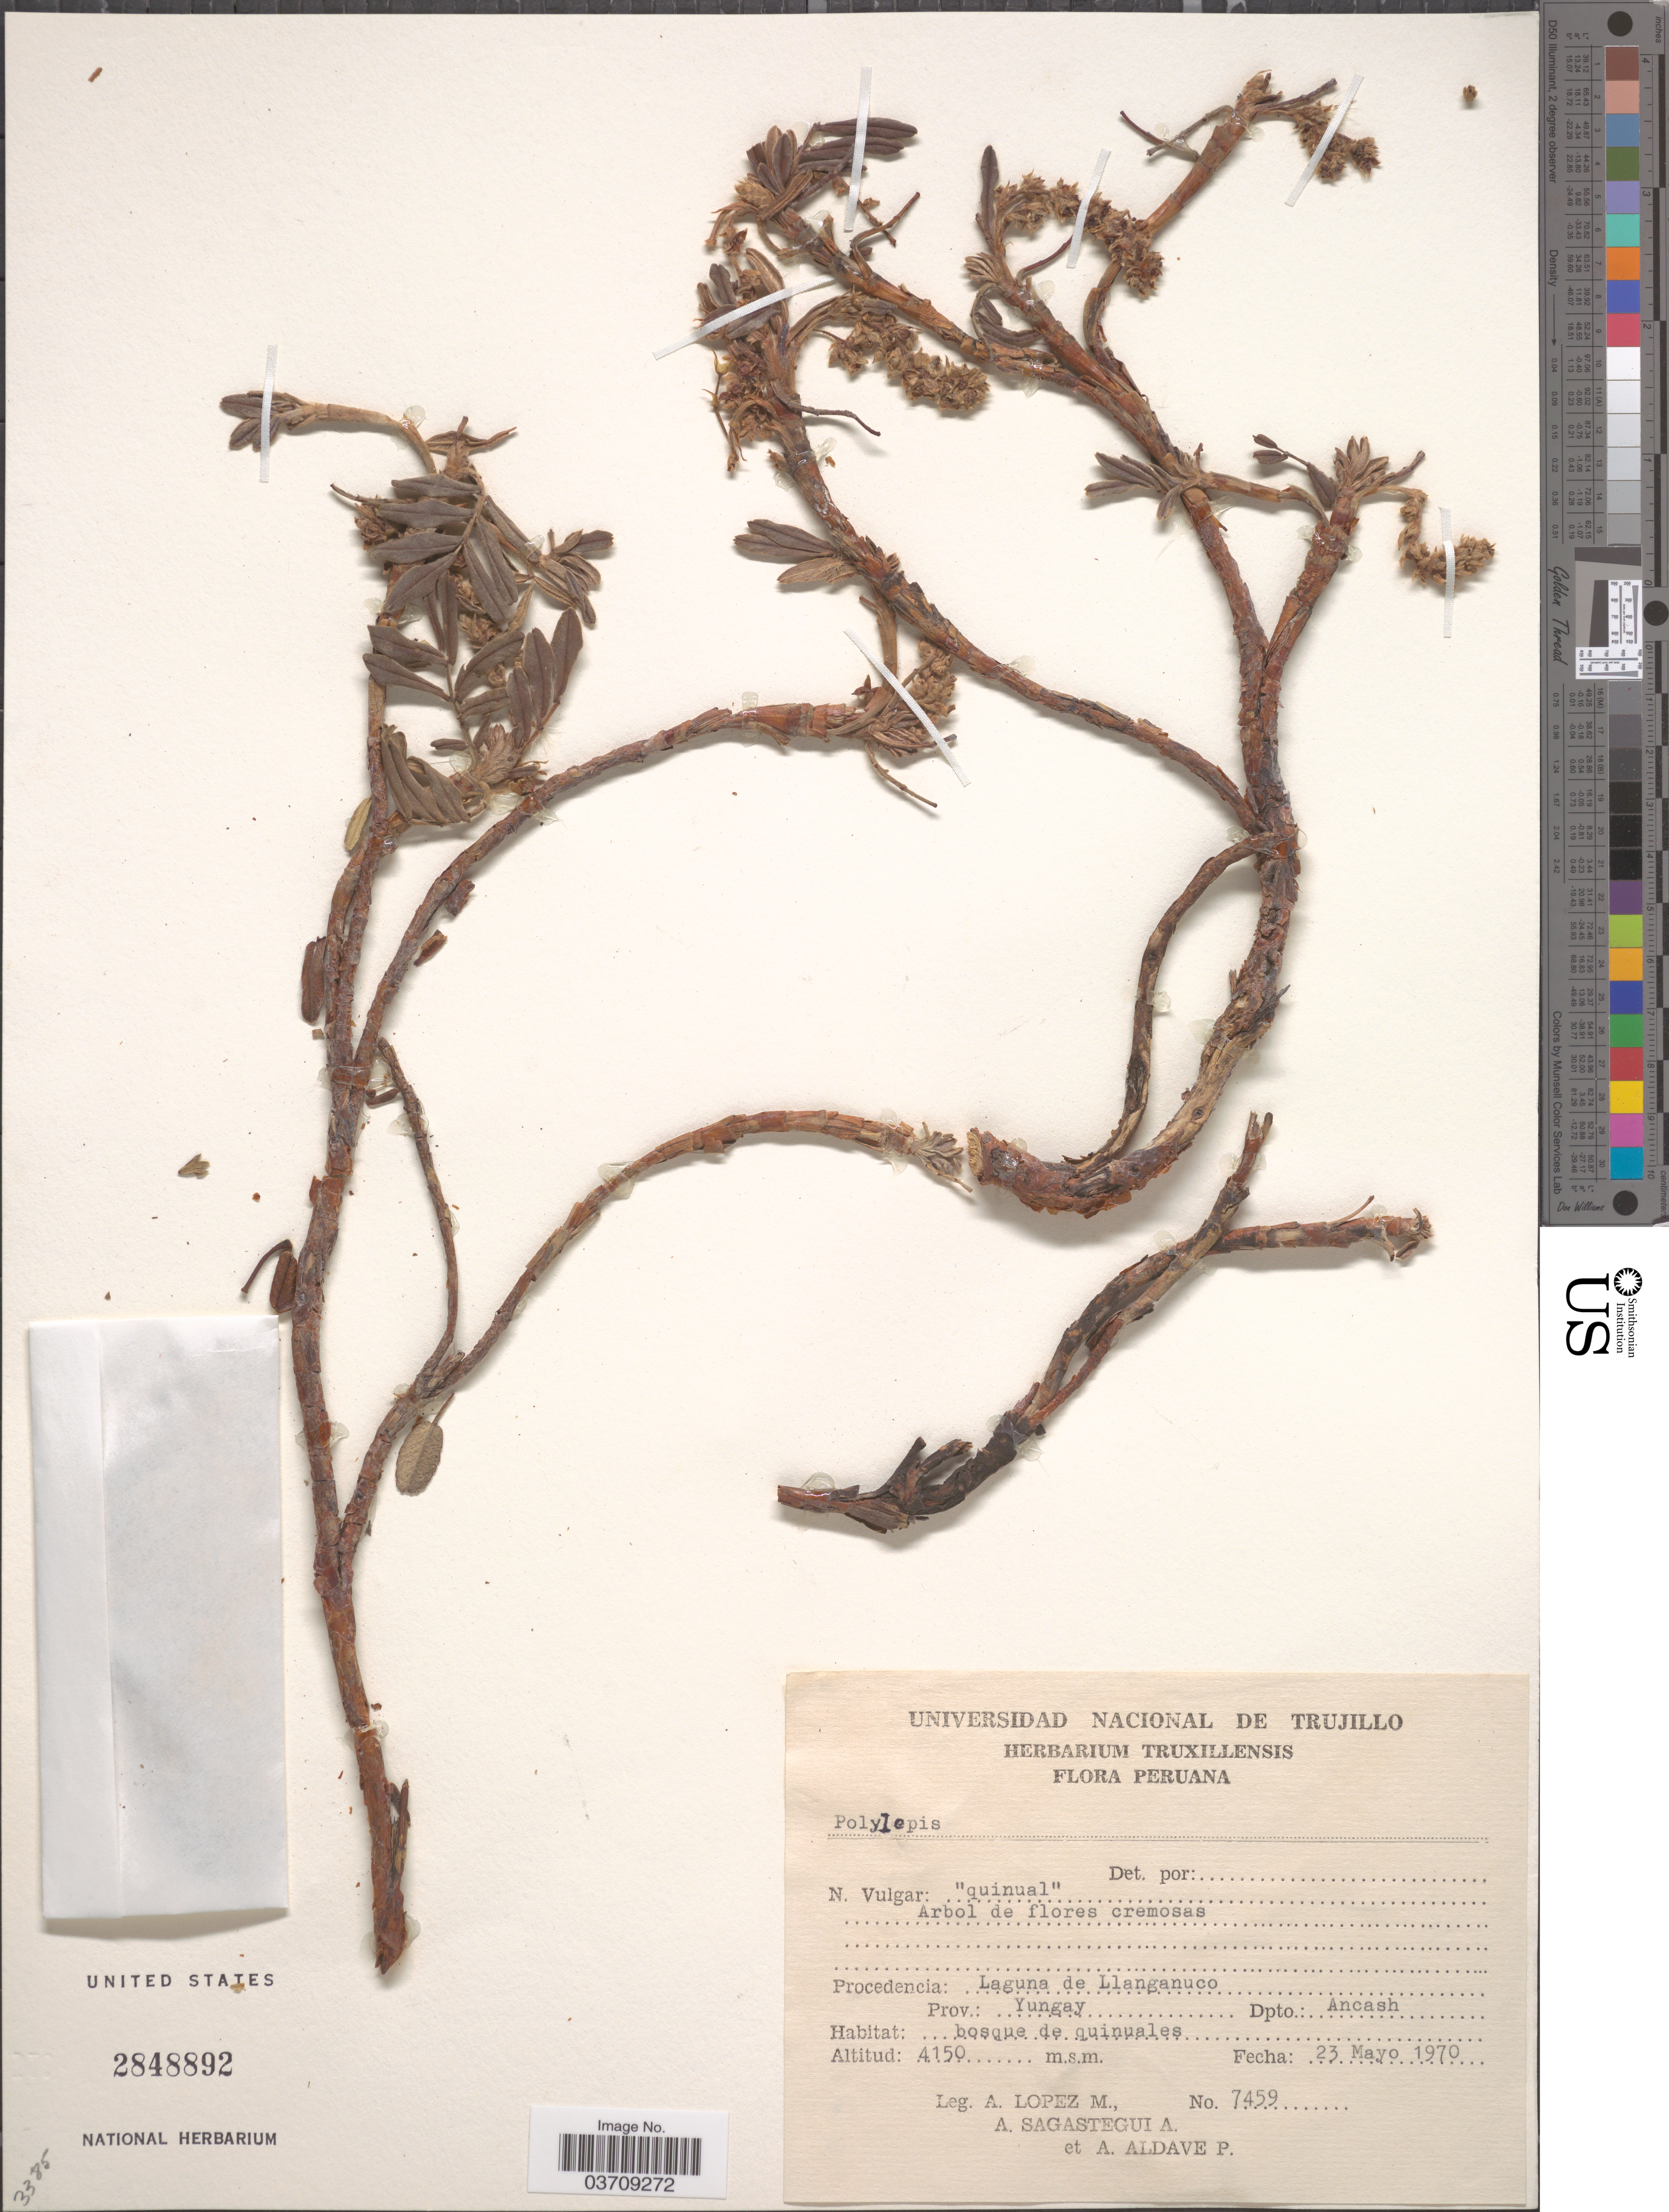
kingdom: Plantae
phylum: Tracheophyta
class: Magnoliopsida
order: Rosales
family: Rosaceae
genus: Polylepis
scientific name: Polylepis sp.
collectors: A. López M., A. Sagástegui A. & A. Aldave P.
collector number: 7459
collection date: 1970-05-23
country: Peru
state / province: Ancash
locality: Laguna de Llanganuco. Prov.: Yungay. Dpto.: Ancash.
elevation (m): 4150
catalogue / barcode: US 2848892